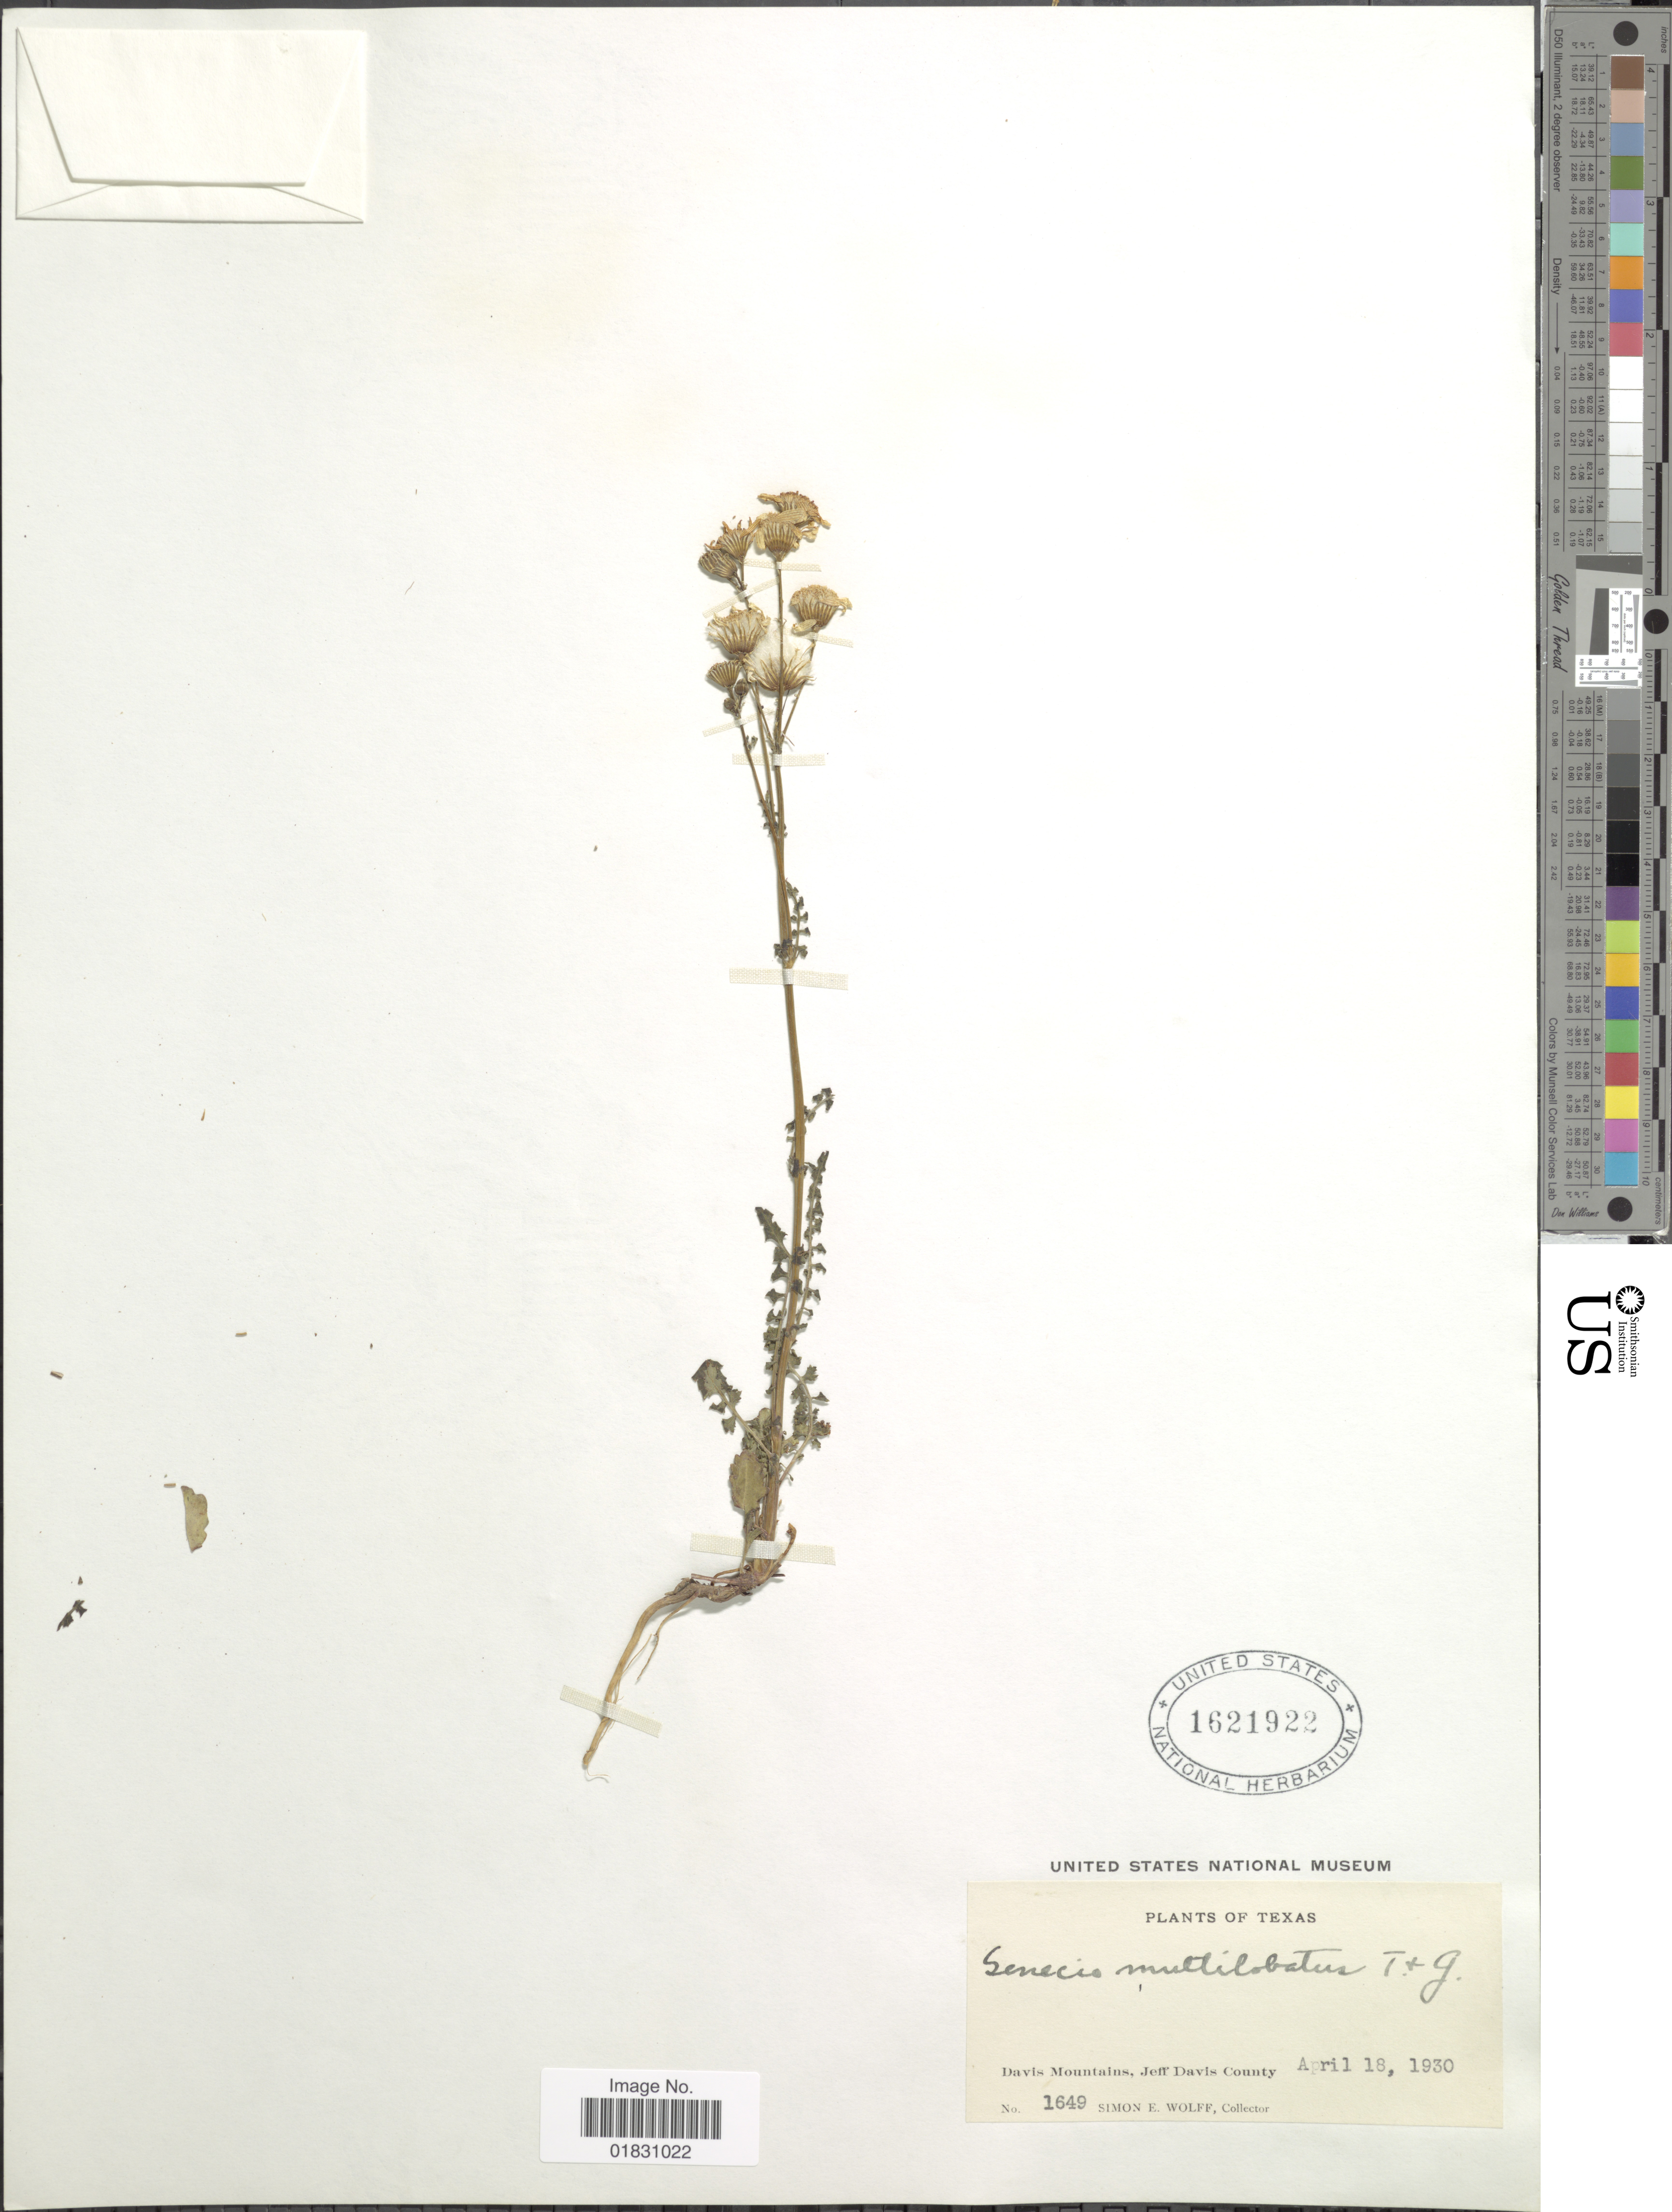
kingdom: Plantae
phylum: Tracheophyta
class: Magnoliopsida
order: Asterales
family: Asteraceae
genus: Packera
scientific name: Packera multilobata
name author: (Torr. & A. Gray) W.A. Weber & Á. Löve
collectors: S. E. Wolff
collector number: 1649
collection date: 1930-04-18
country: United States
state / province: Texas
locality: Davis Mountains, Jeff Davis County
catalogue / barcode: US 1621922